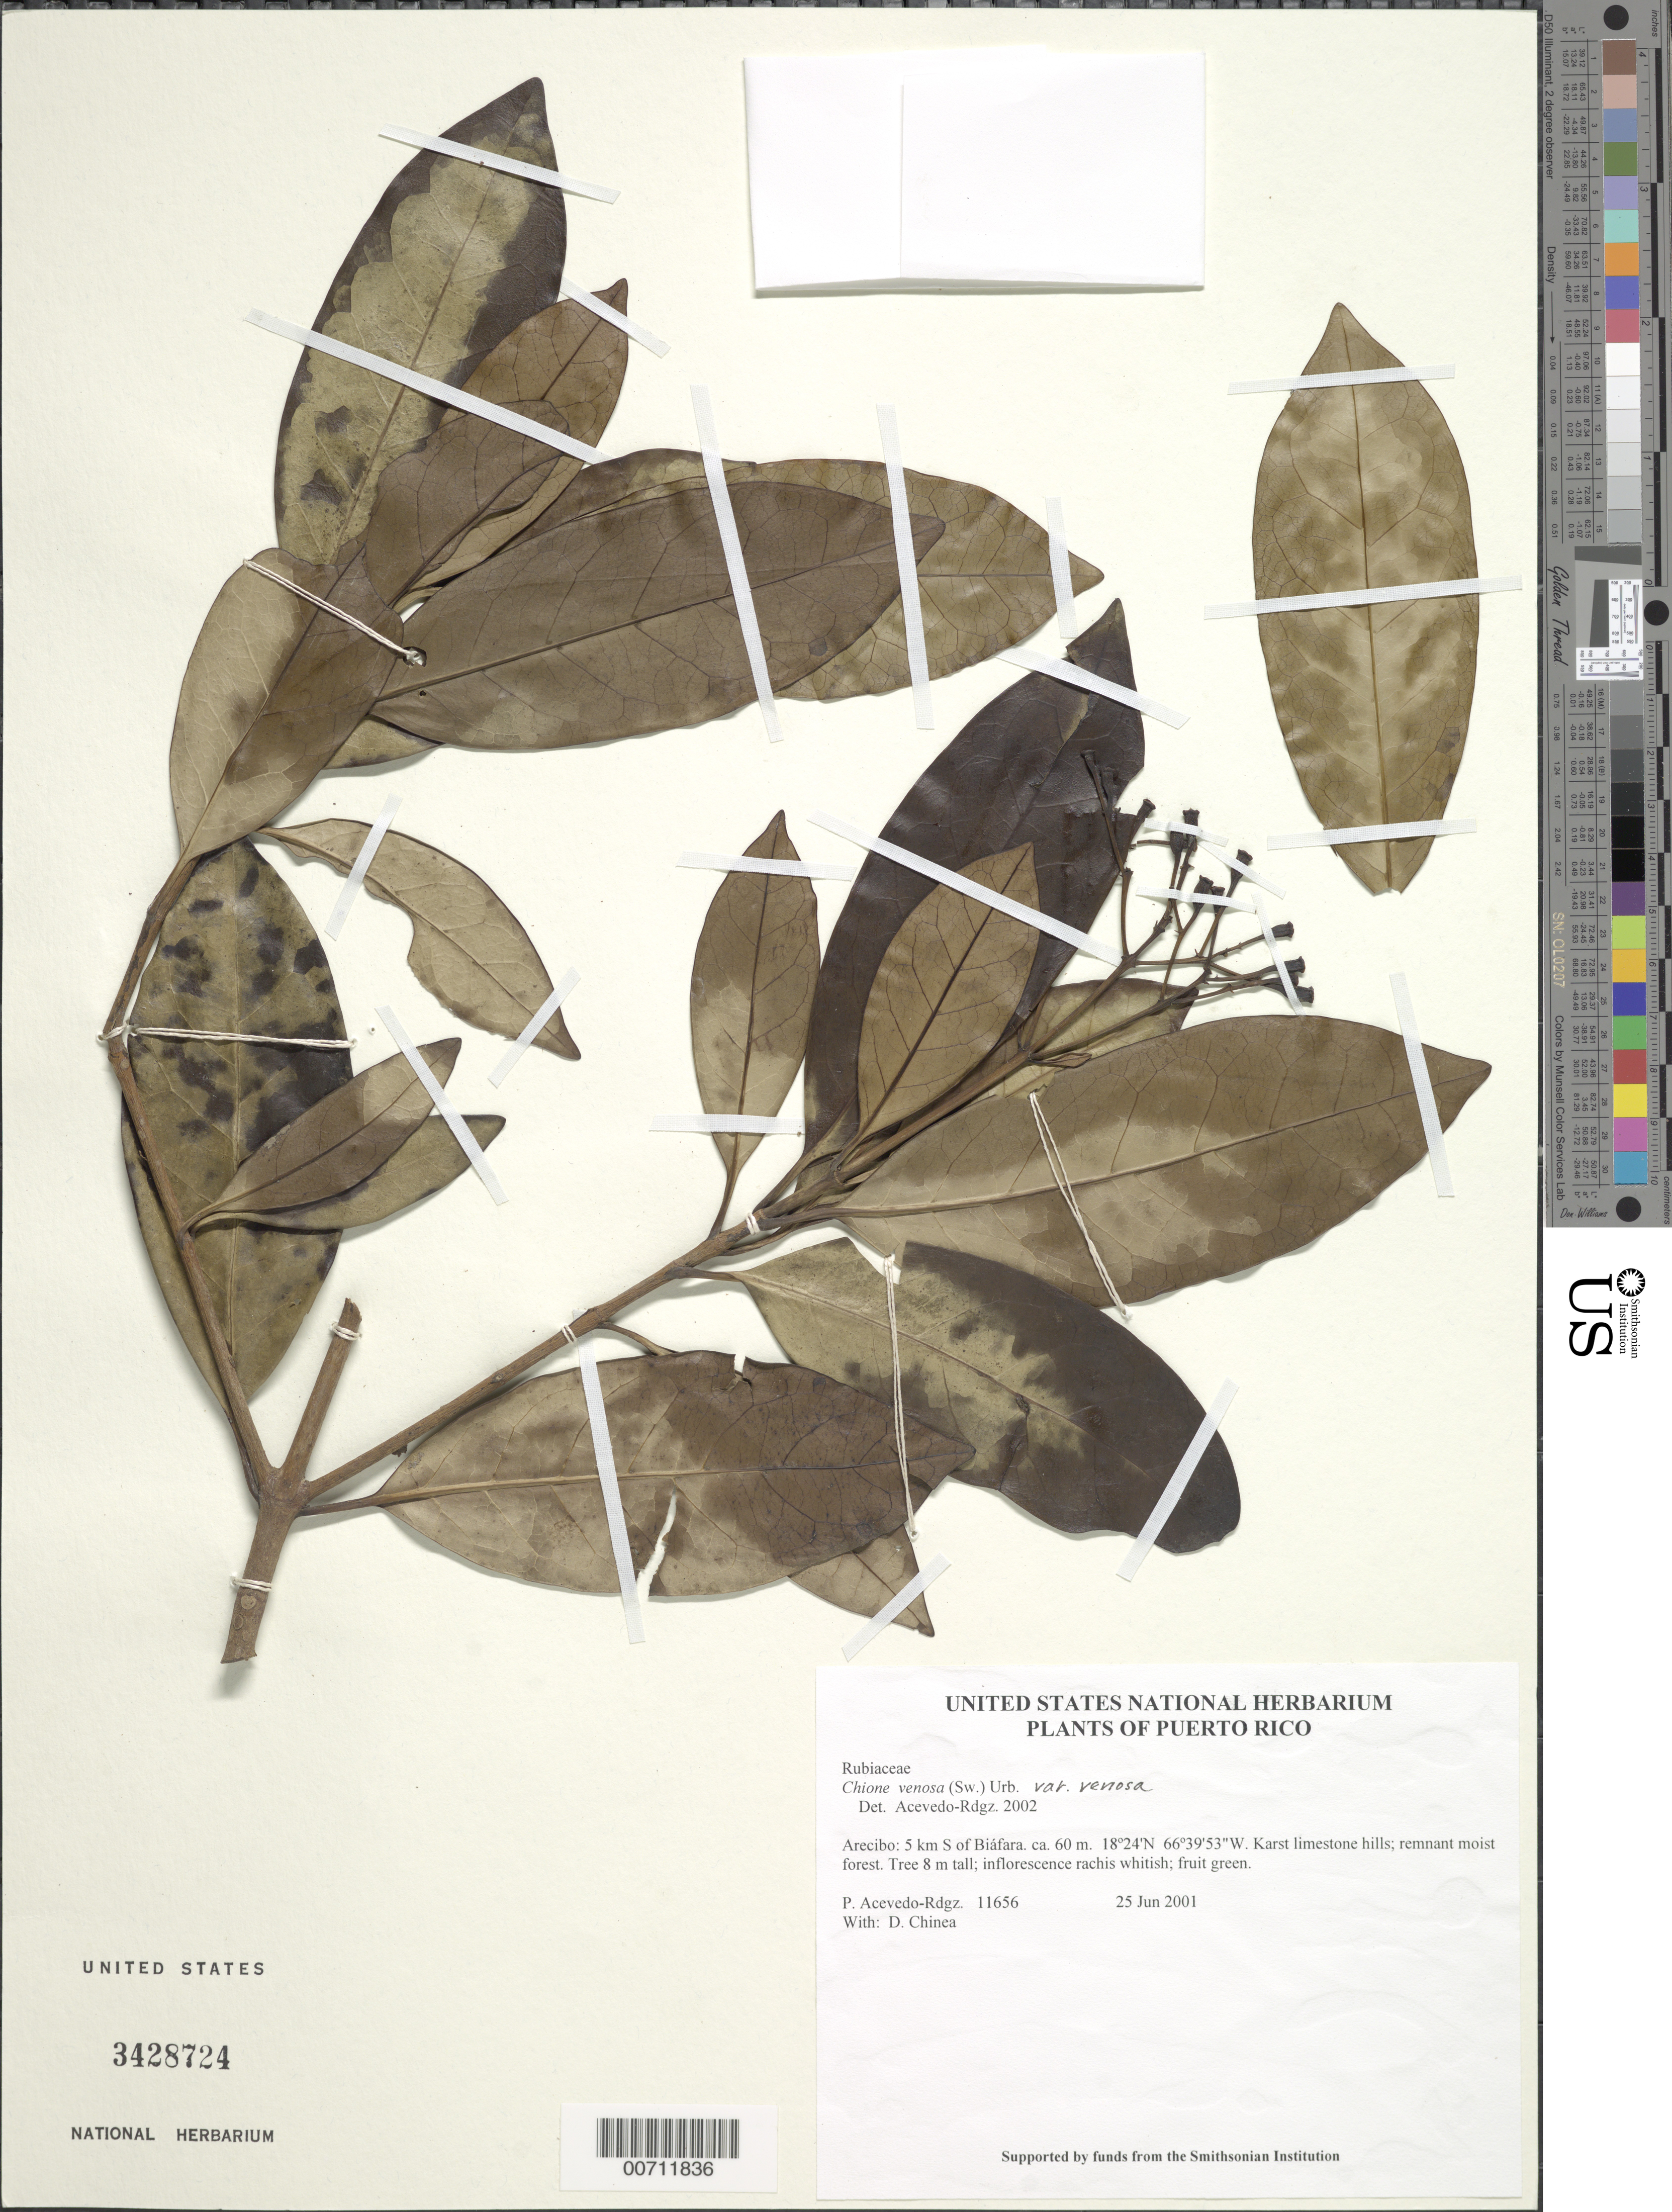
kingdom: Plantae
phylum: Tracheophyta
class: Magnoliopsida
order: Gentianales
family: Rubiaceae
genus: Chione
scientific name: Chione venosa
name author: (Sw.) Urb.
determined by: Acevedo-Rodríguez, P., (BOT), Smithsonian Institution - National Museum of Natural History (UNITED STATES)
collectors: P. Acevedo-Rodr. & D. Chinea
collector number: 11656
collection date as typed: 25 Jun 2001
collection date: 2001-06-25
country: Puerto Rico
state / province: Arecibo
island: Puerto Rico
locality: Arecibo: 5 km S of Biáfara.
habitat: Karst limestone hills; remnant moist forest.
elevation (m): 60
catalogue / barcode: US 3428724